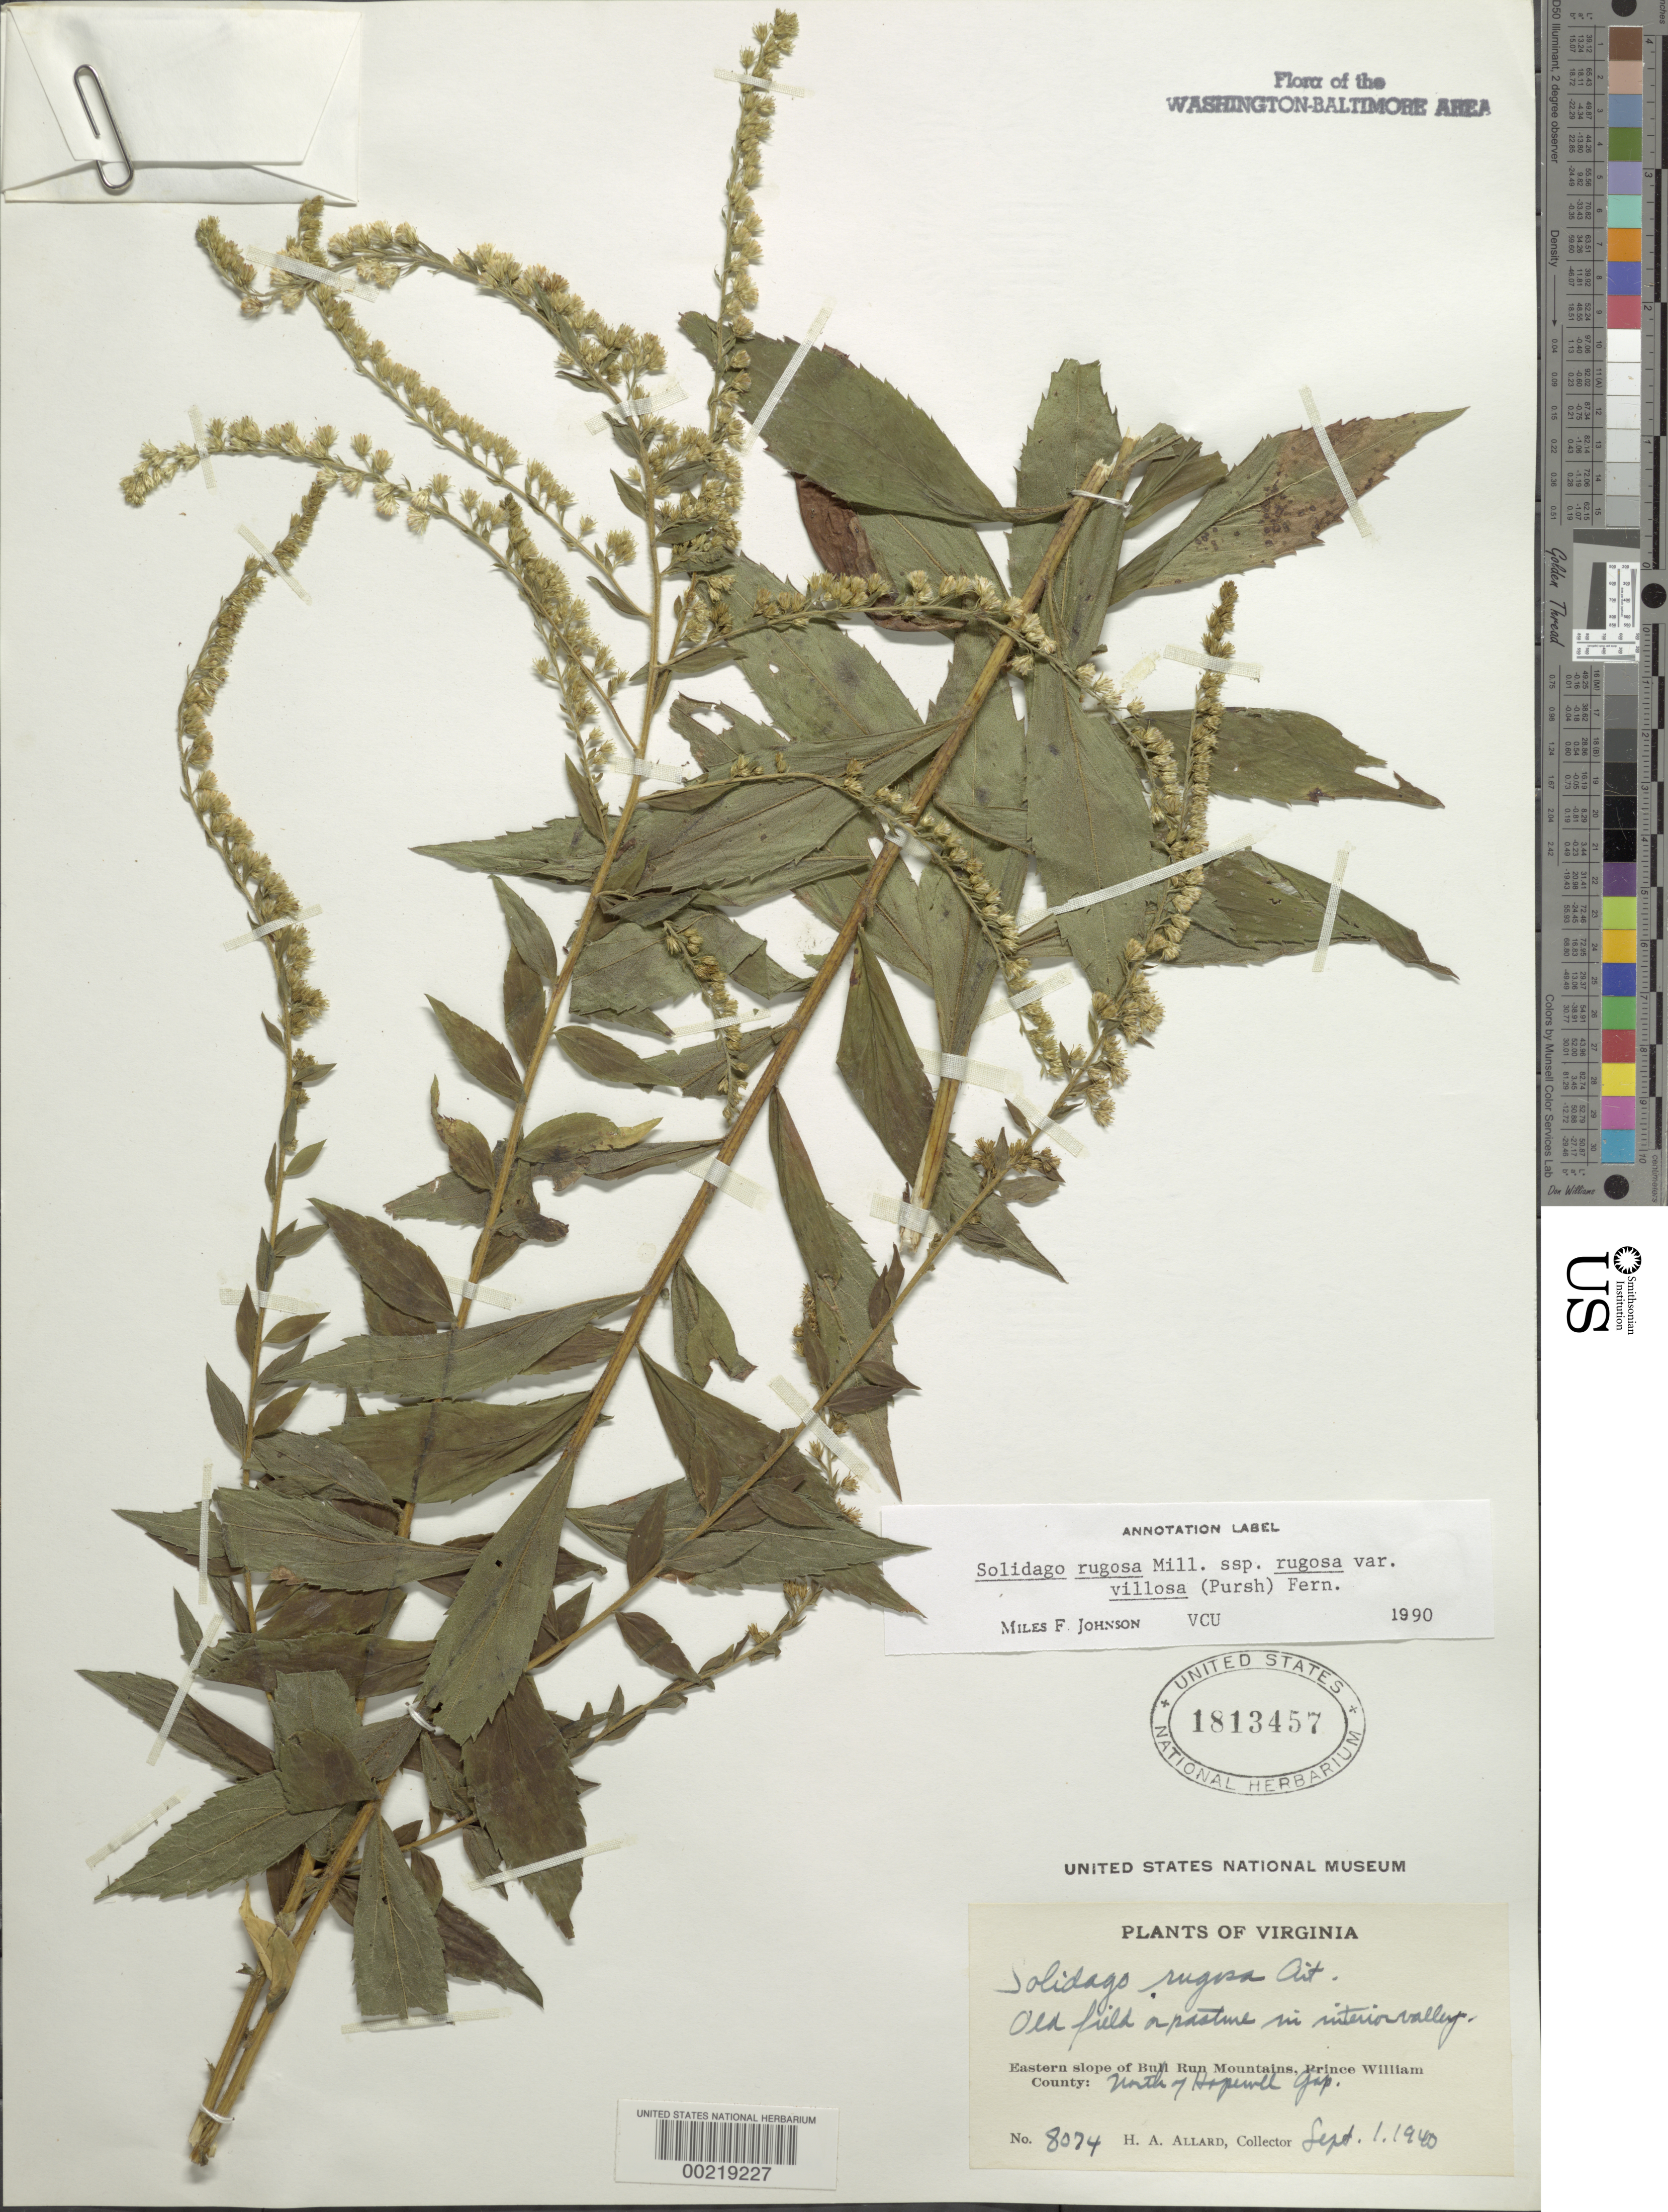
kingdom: Plantae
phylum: Tracheophyta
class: Magnoliopsida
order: Asterales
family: Asteraceae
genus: Solidago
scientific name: Solidago rugosa var. villosa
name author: Mill.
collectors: H. A. Allard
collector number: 8074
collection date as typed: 01 Sep 1940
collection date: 1940-09-01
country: United States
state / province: Virginia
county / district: Fauquier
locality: North of Hopewell Gap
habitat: Old field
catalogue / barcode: US 1813457